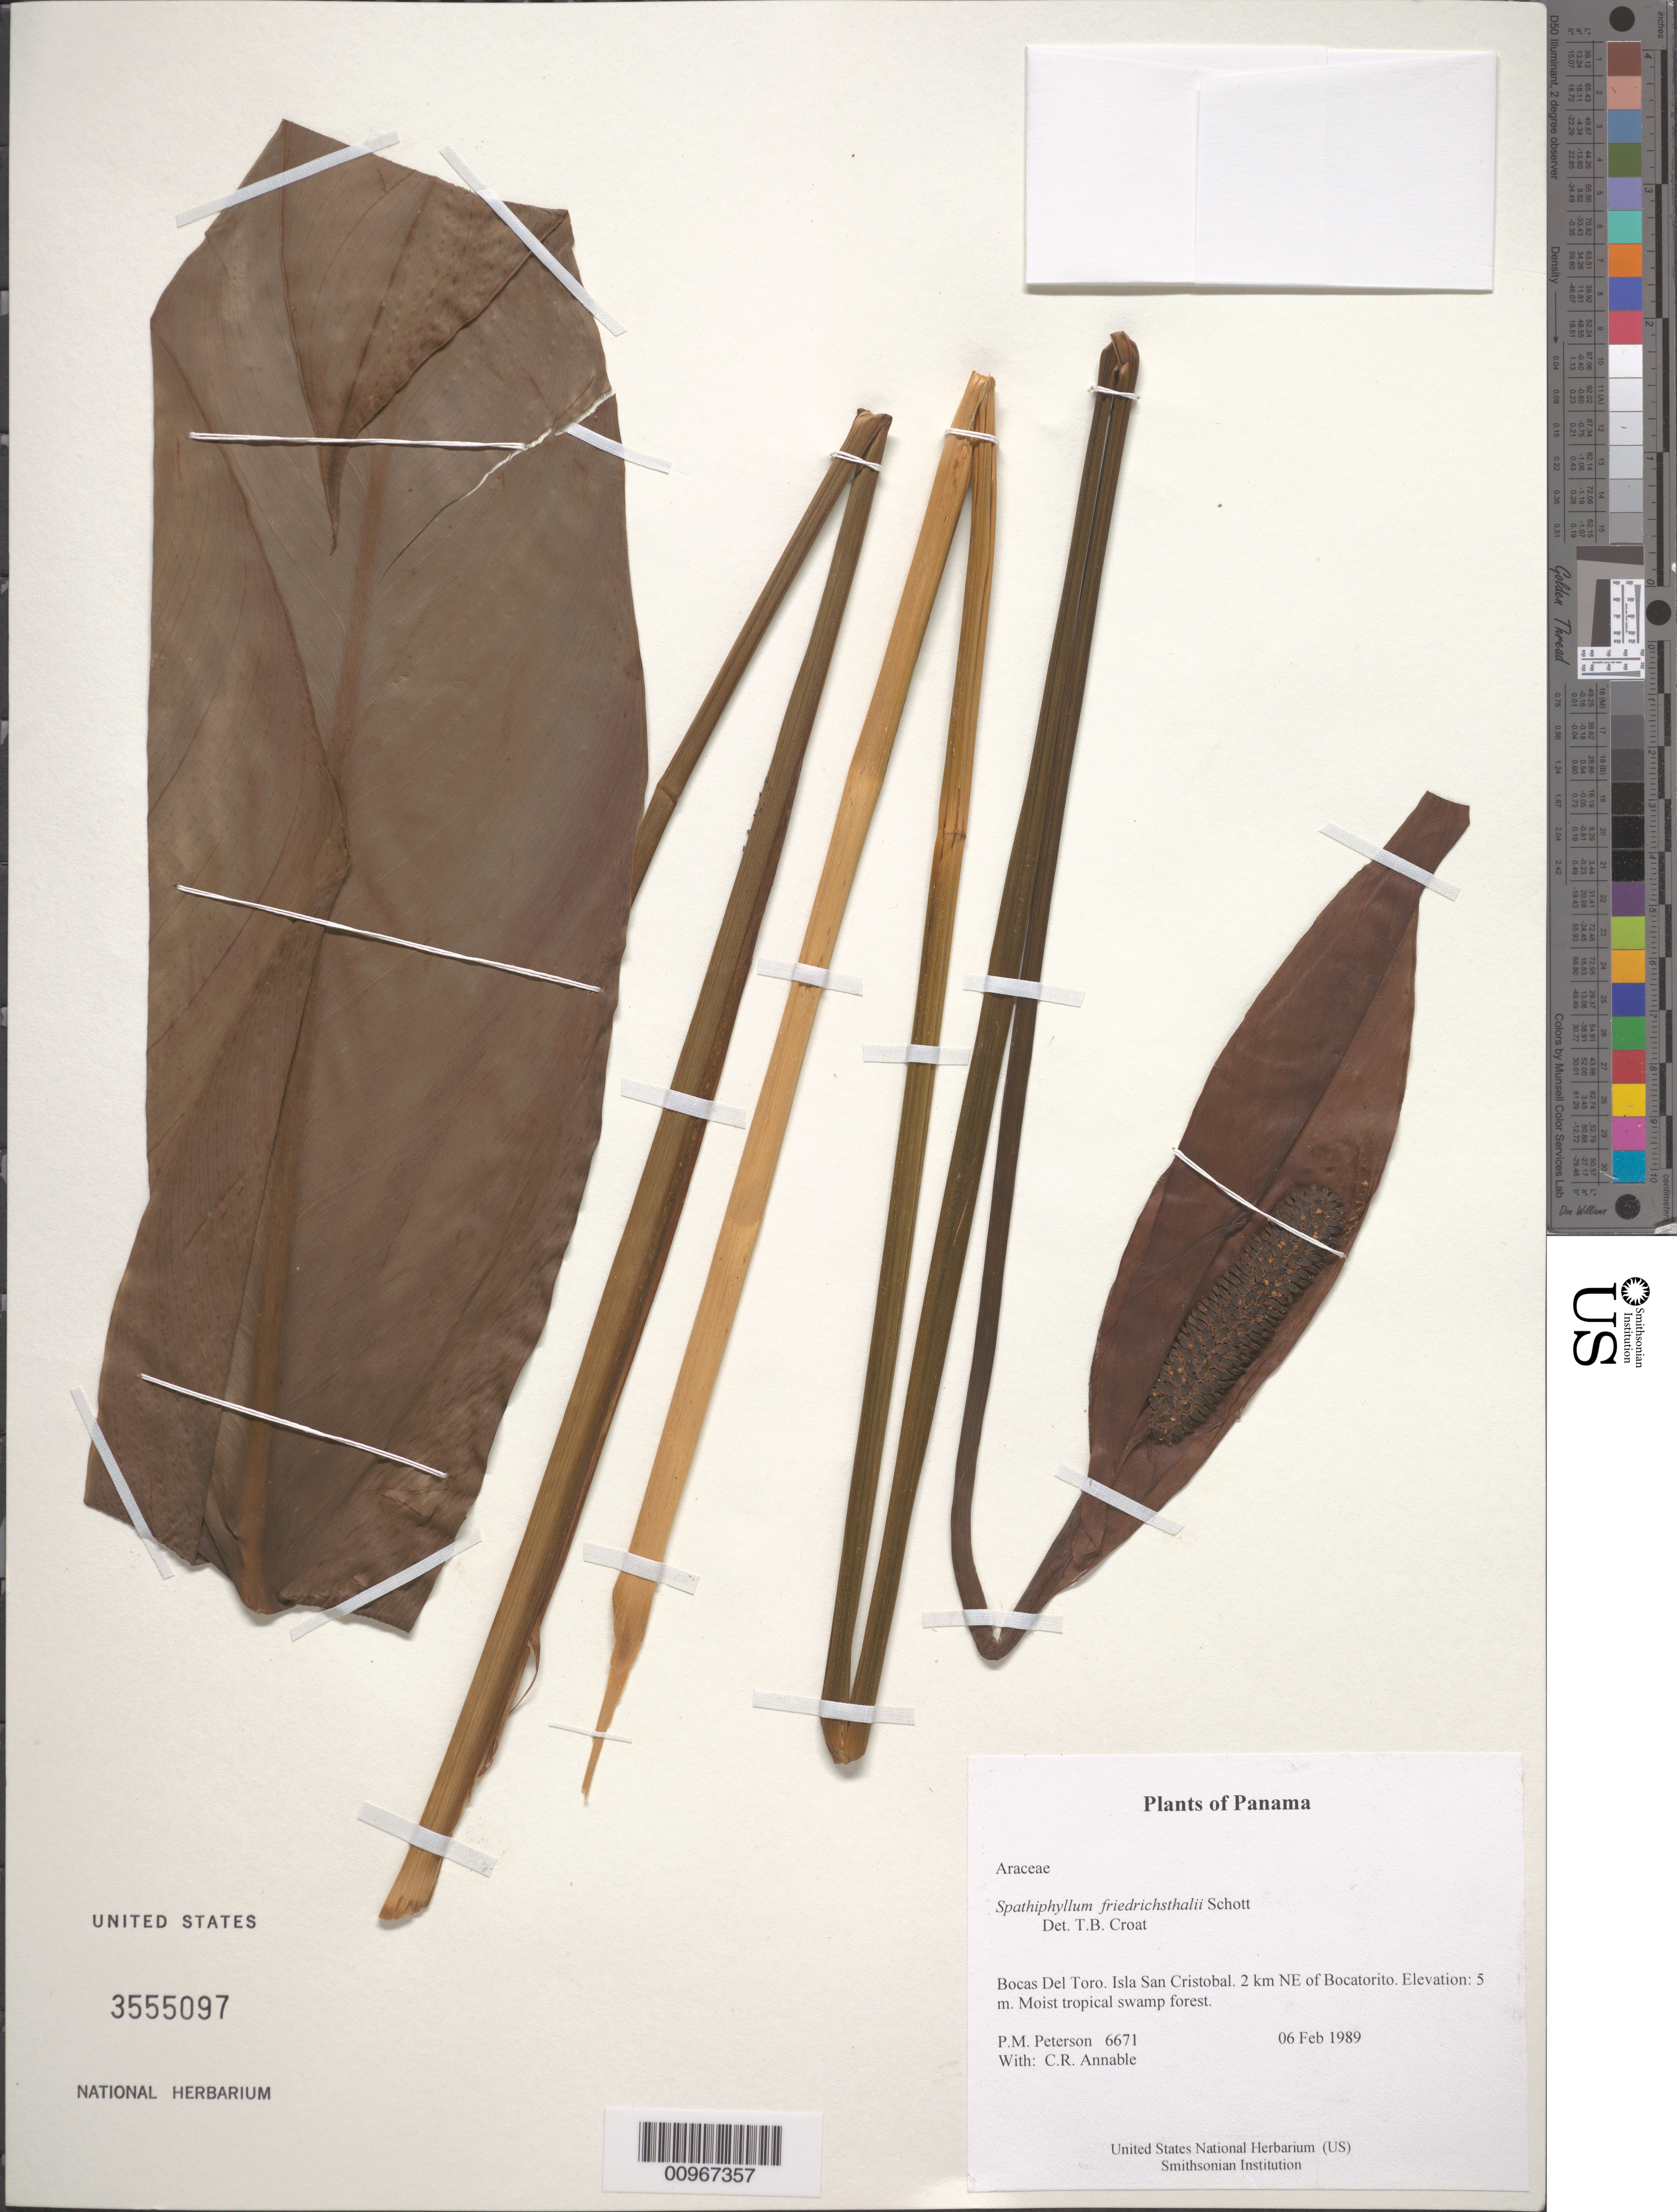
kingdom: Plantae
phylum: Tracheophyta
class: Liliopsida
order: Alismatales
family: Araceae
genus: Spathiphyllum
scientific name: Spathiphyllum friedrichsthalii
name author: Schott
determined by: Croat, Thomas B., Missouri Botanical Garden (MO)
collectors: P. M. Peterson & C. R. Annable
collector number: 06671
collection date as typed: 06 Feb 1989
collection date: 1989-02-06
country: Panama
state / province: Bocas del Toro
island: San Cristobal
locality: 2 km NE of Bocatorito.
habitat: Moist tropical swamp forest.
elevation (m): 5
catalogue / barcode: US 3555097